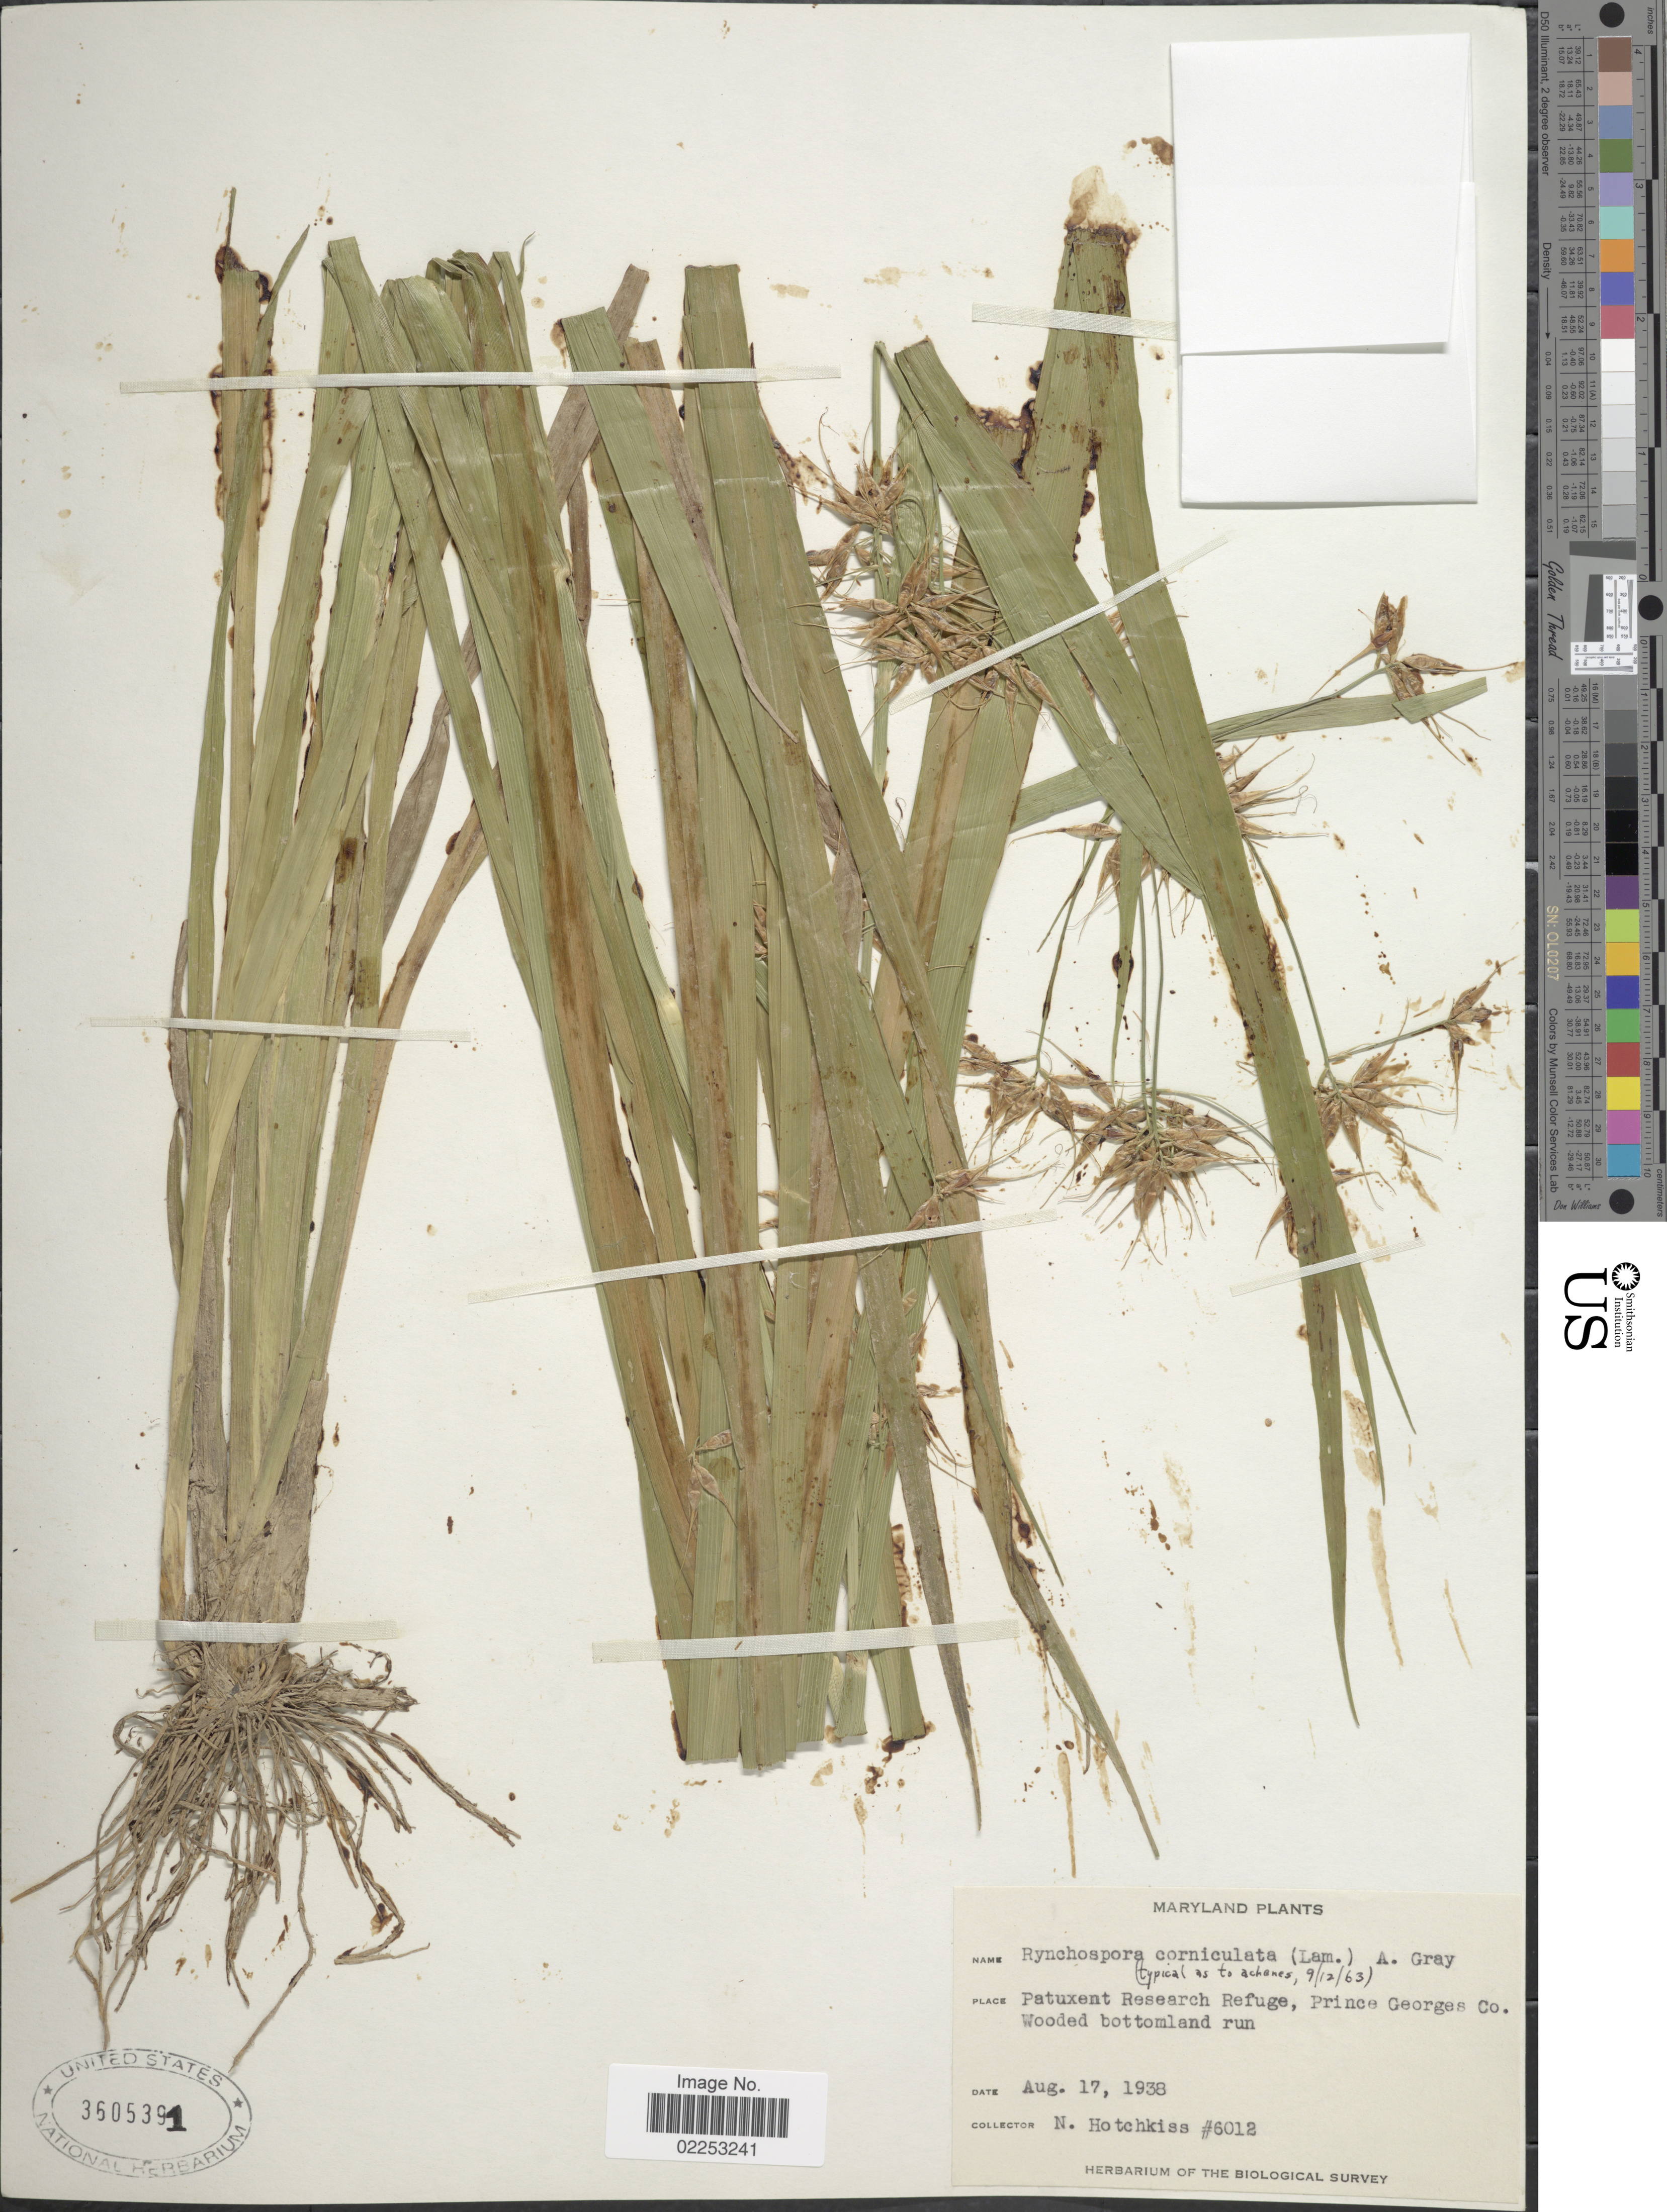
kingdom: Plantae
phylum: Tracheophyta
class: Liliopsida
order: Poales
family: Cyperaceae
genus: Rhynchospora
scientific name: Rhynchospora corniculata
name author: (Lam.) A. Gray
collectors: N. Hotchkiss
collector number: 6012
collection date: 1938-08-17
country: United States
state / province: Maryland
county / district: Prince George's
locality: Patuxent Research Refuge, Prince Georges Co.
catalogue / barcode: US 3605391